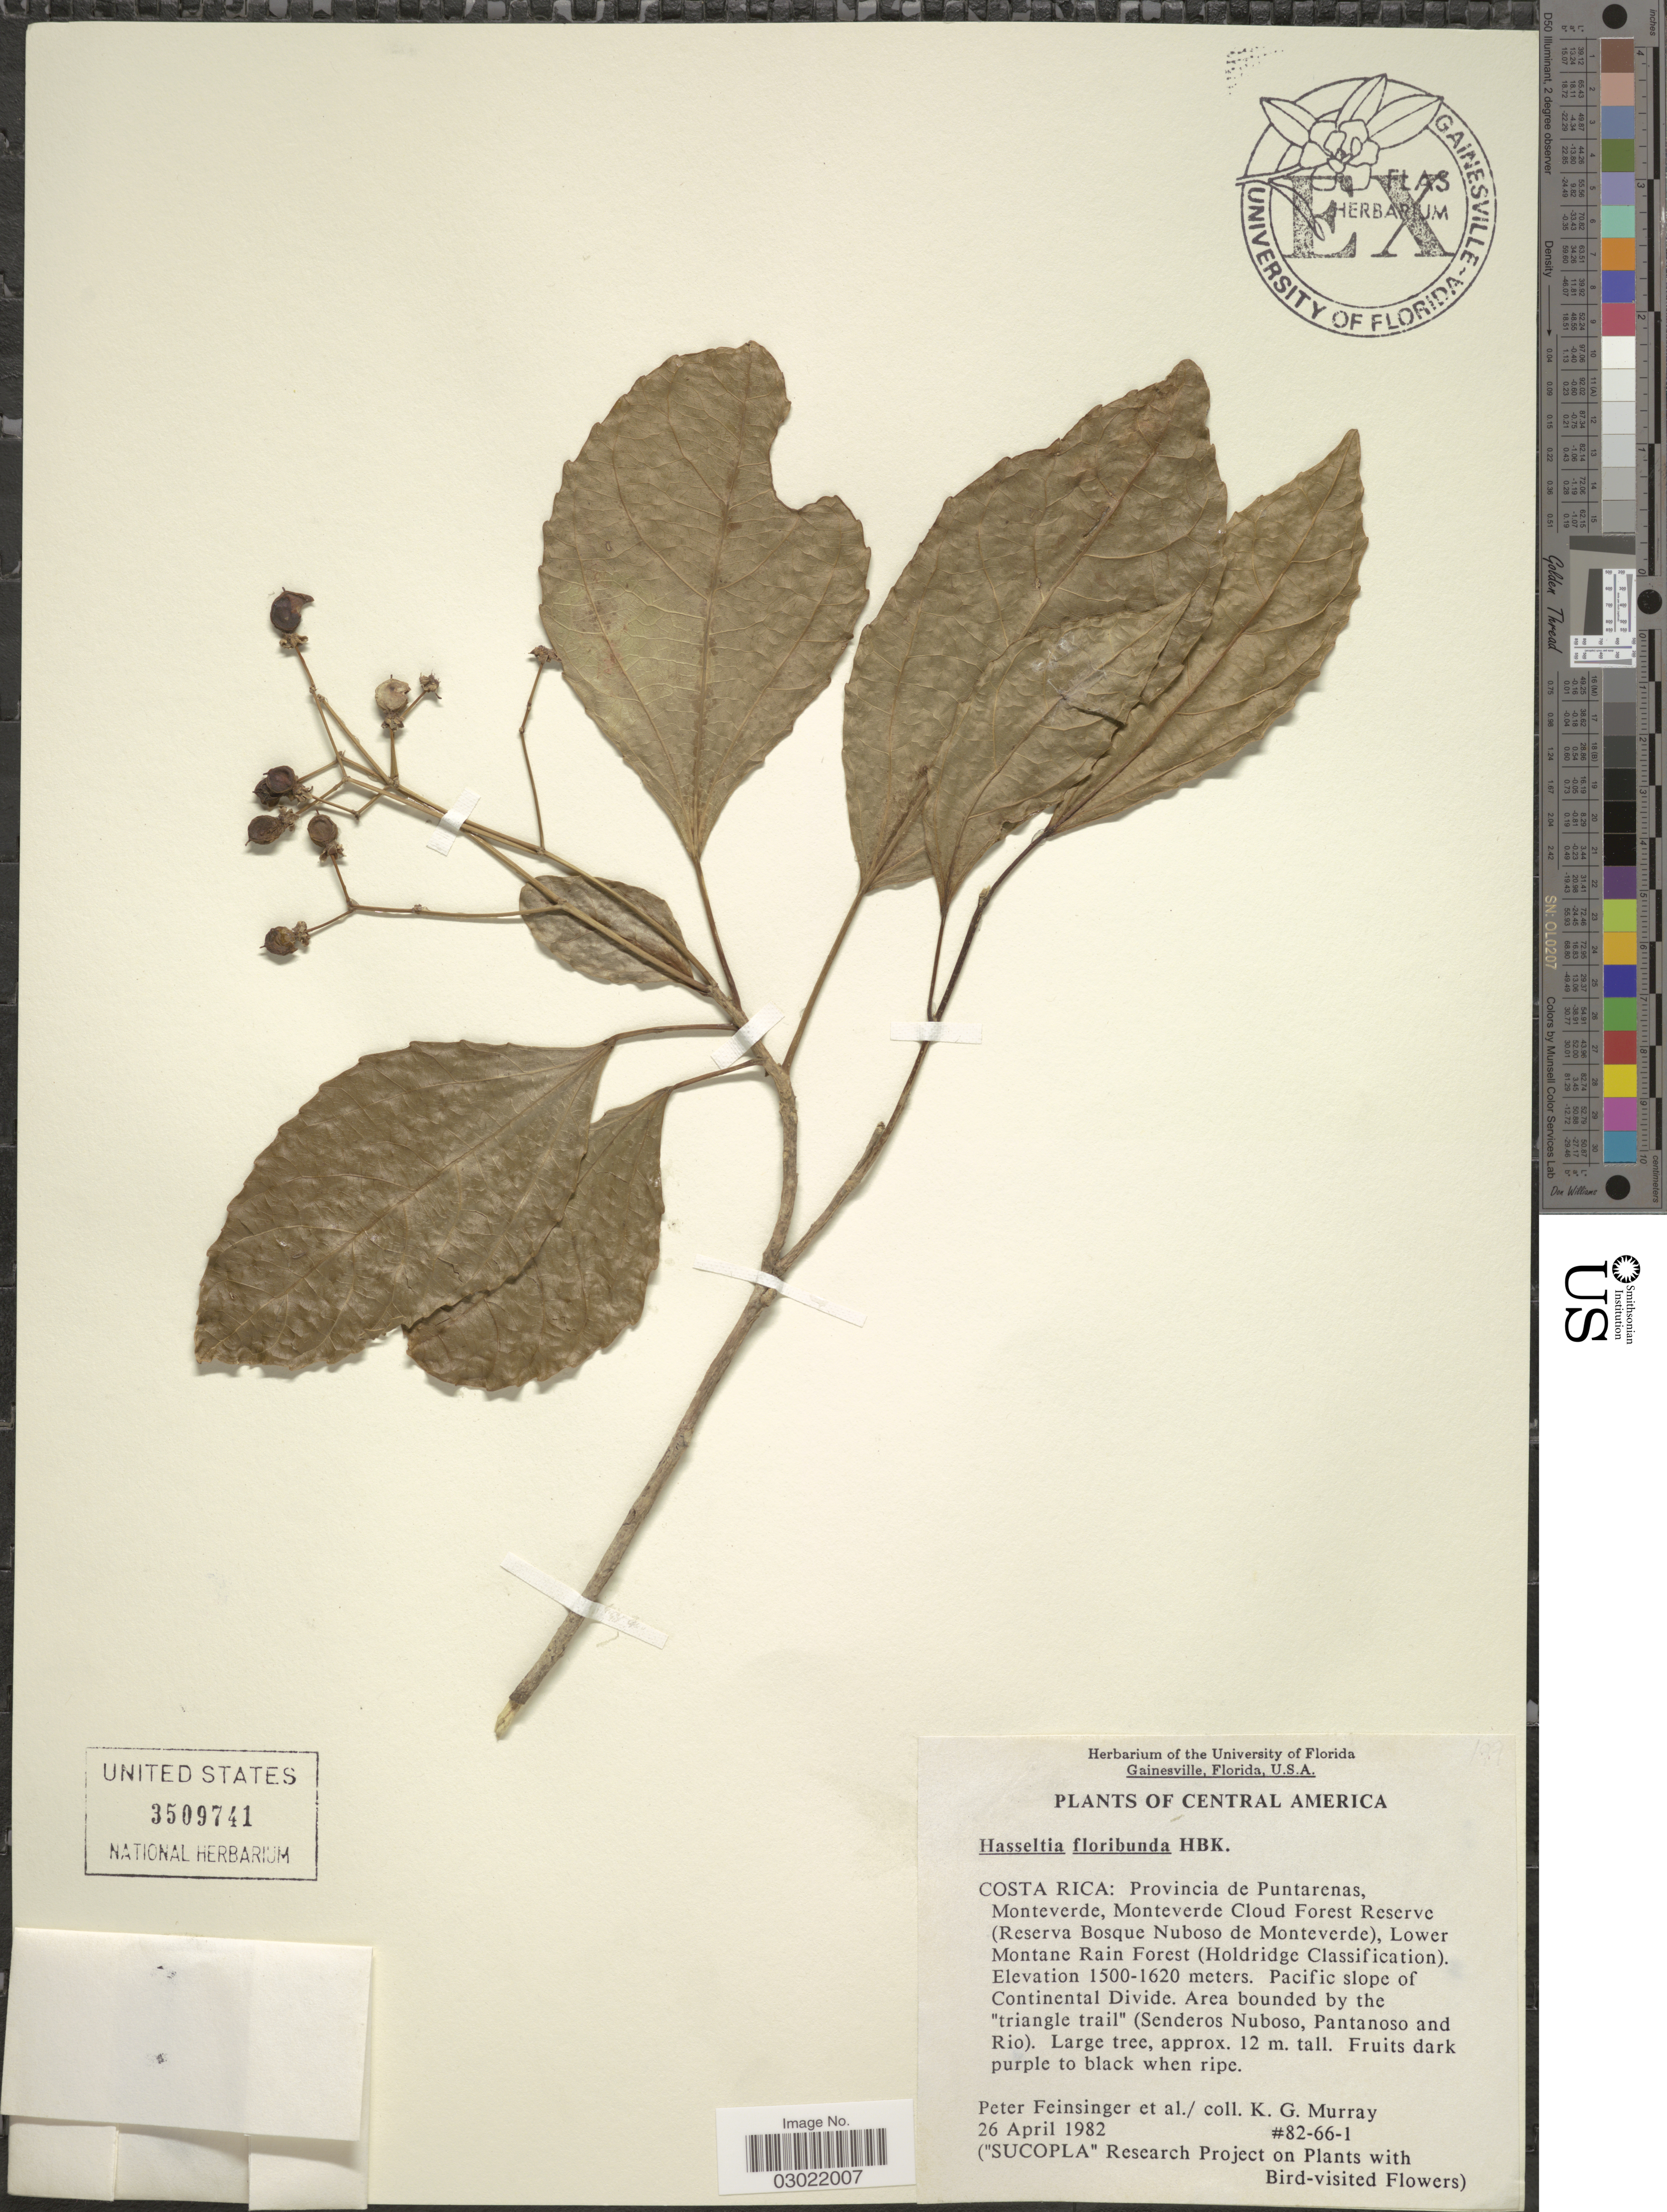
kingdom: Plantae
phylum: Tracheophyta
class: Magnoliopsida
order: Malpighiales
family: Salicaceae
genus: Hasseltia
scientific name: Hasseltia floribunda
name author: Kunth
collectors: P. Feinsinger & K. Murray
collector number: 82-66-1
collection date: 1982-04-26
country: Costa Rica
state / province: Puntarenas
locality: Monteverde, Monteverde Cloud Forest Reserve (Reserva Bosque Nuoso de Monteverde), Lower Montane Rain Forest (Holdridge Classification). Pacific slope of Continental Divide. Area bounded by the "triangle trail".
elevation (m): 1500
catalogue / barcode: US 3509741